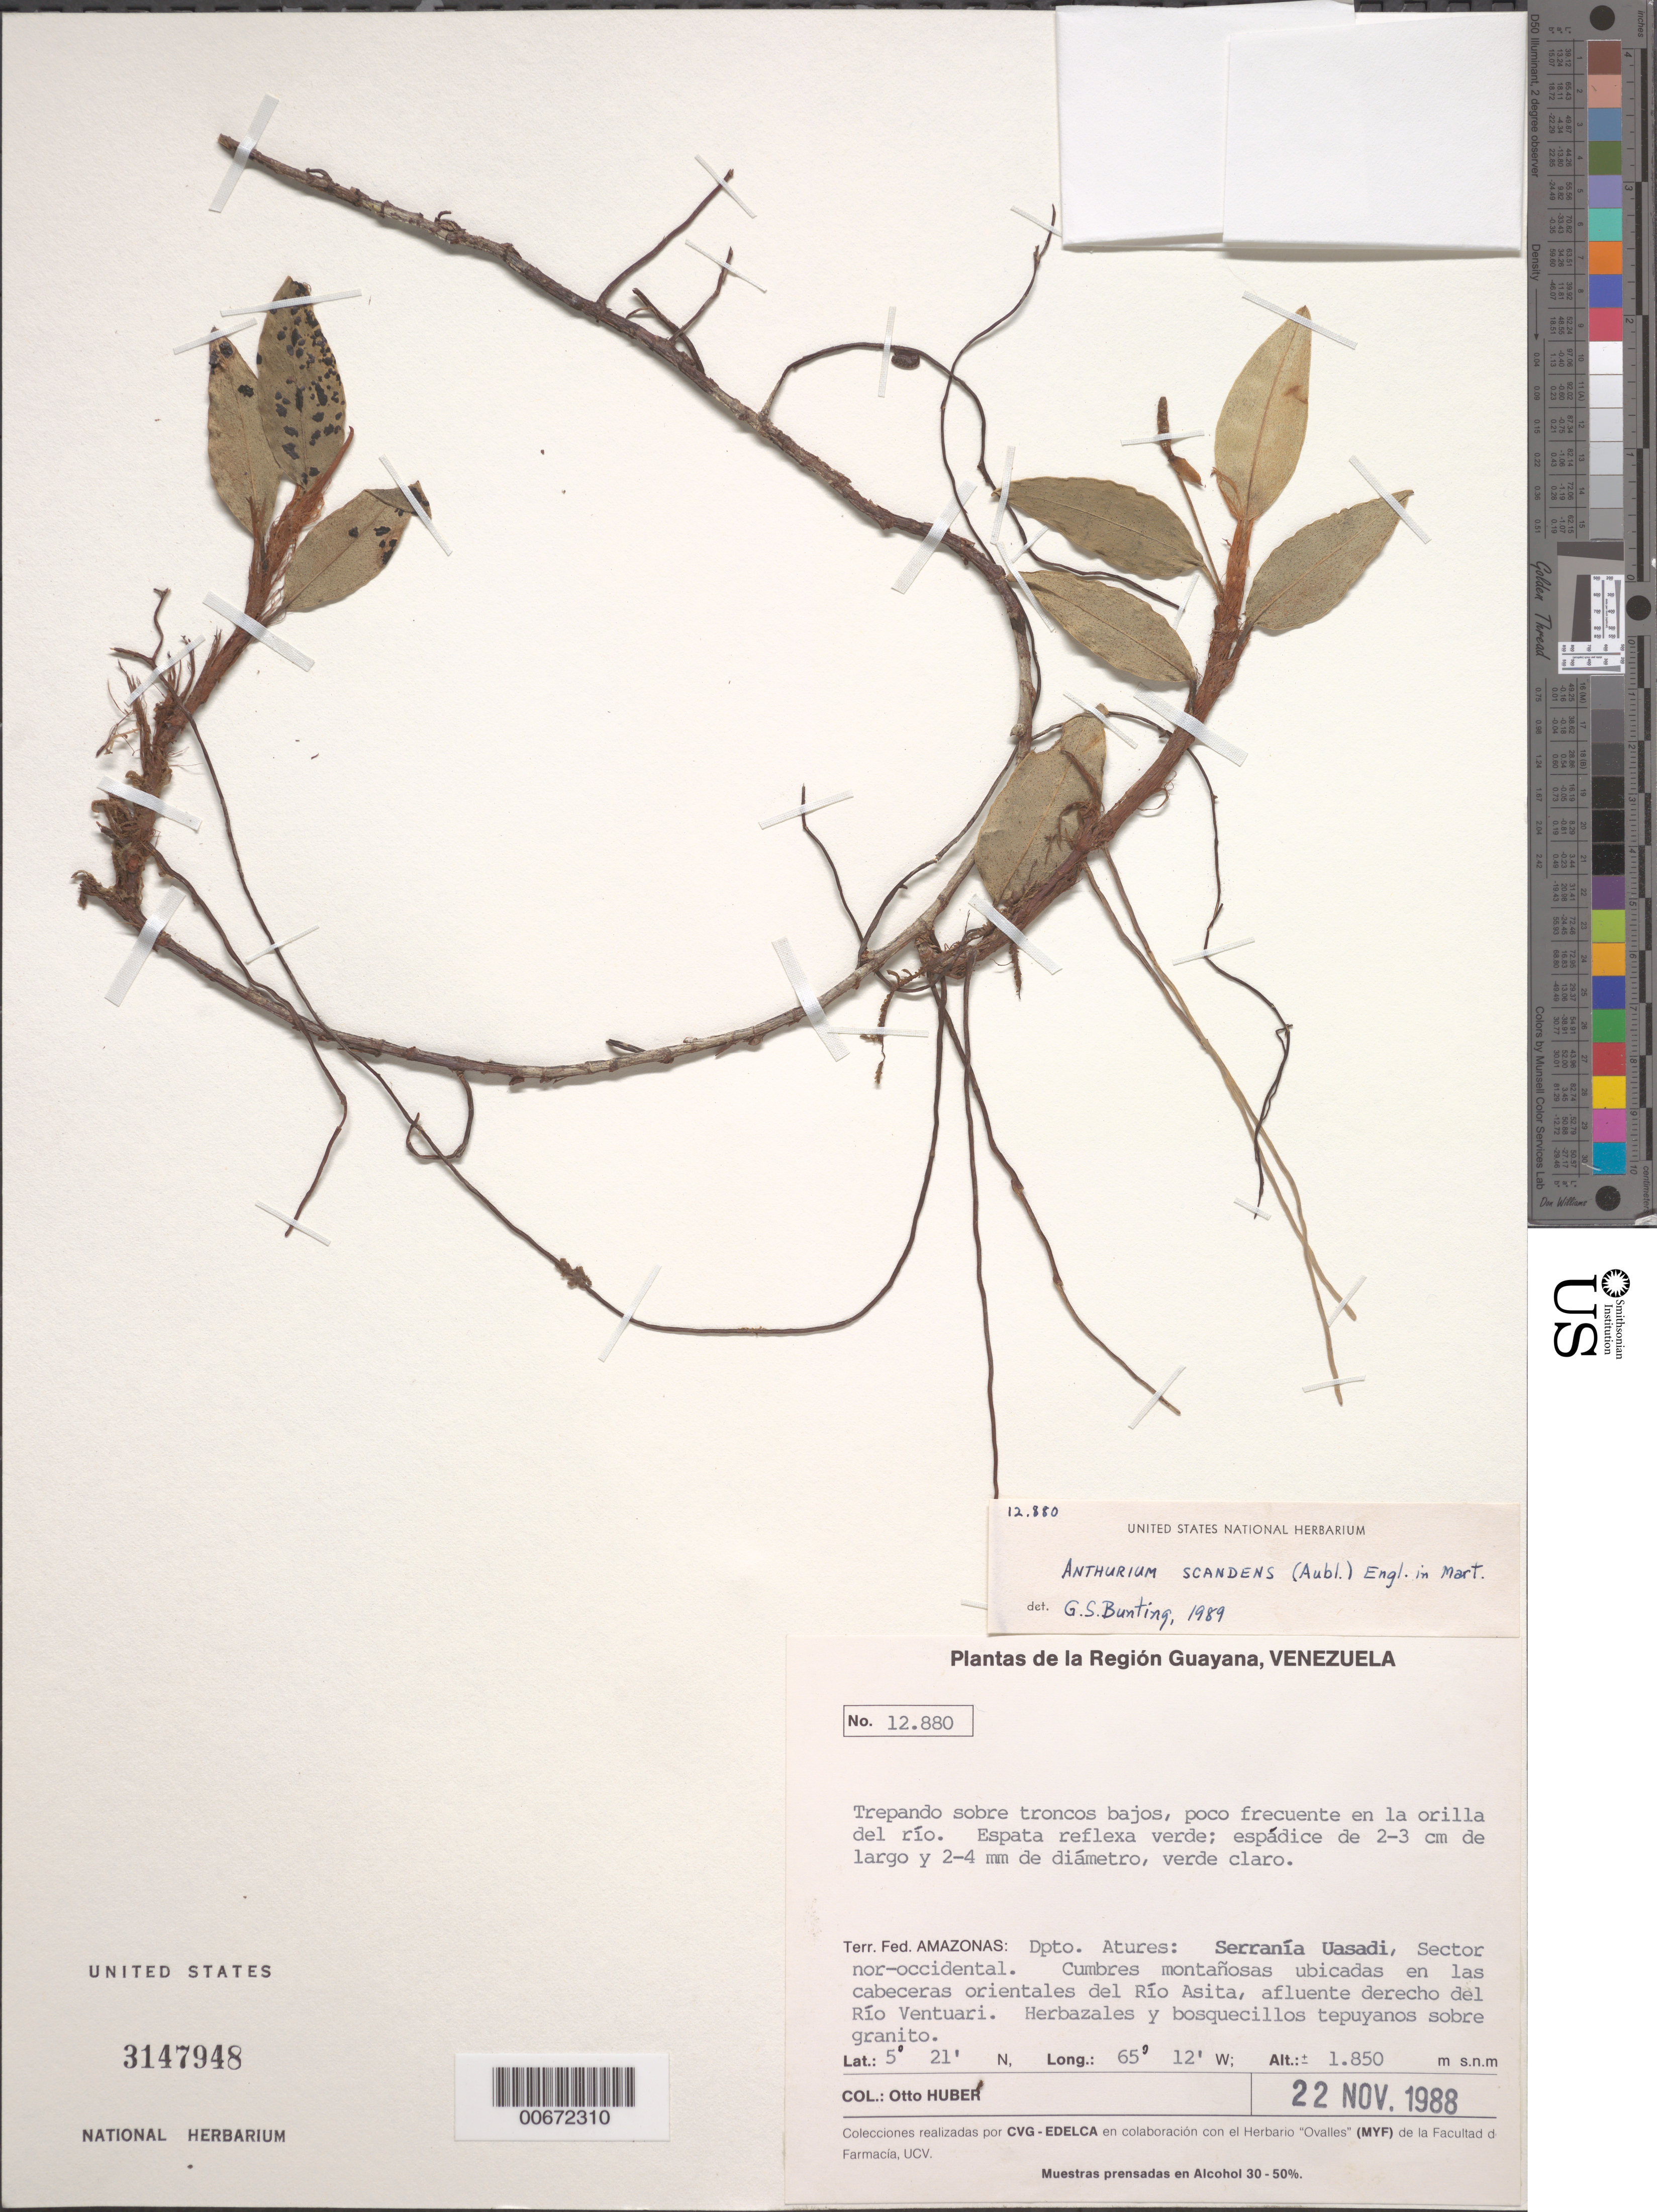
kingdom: Plantae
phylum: Tracheophyta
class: Liliopsida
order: Alismatales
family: Araceae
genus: Anthurium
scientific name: Anthurium scandens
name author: (Aubl.) Engl.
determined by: Bunting, G. S.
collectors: O. Huber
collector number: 12880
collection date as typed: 22-Nov-88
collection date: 1988-11-22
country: Venezuela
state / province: Amazonas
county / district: Atures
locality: Serrania Uasadi, sector nor-occidental; cabeceras orientales del Río Asita, afluente derecho del Río Ventuari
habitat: River border. Mountainous summits in the mouth f Rio Asita, flowing to the right of Rio Ventuari. Pasture land and forests on granite;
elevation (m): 1850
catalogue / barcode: US 3147948